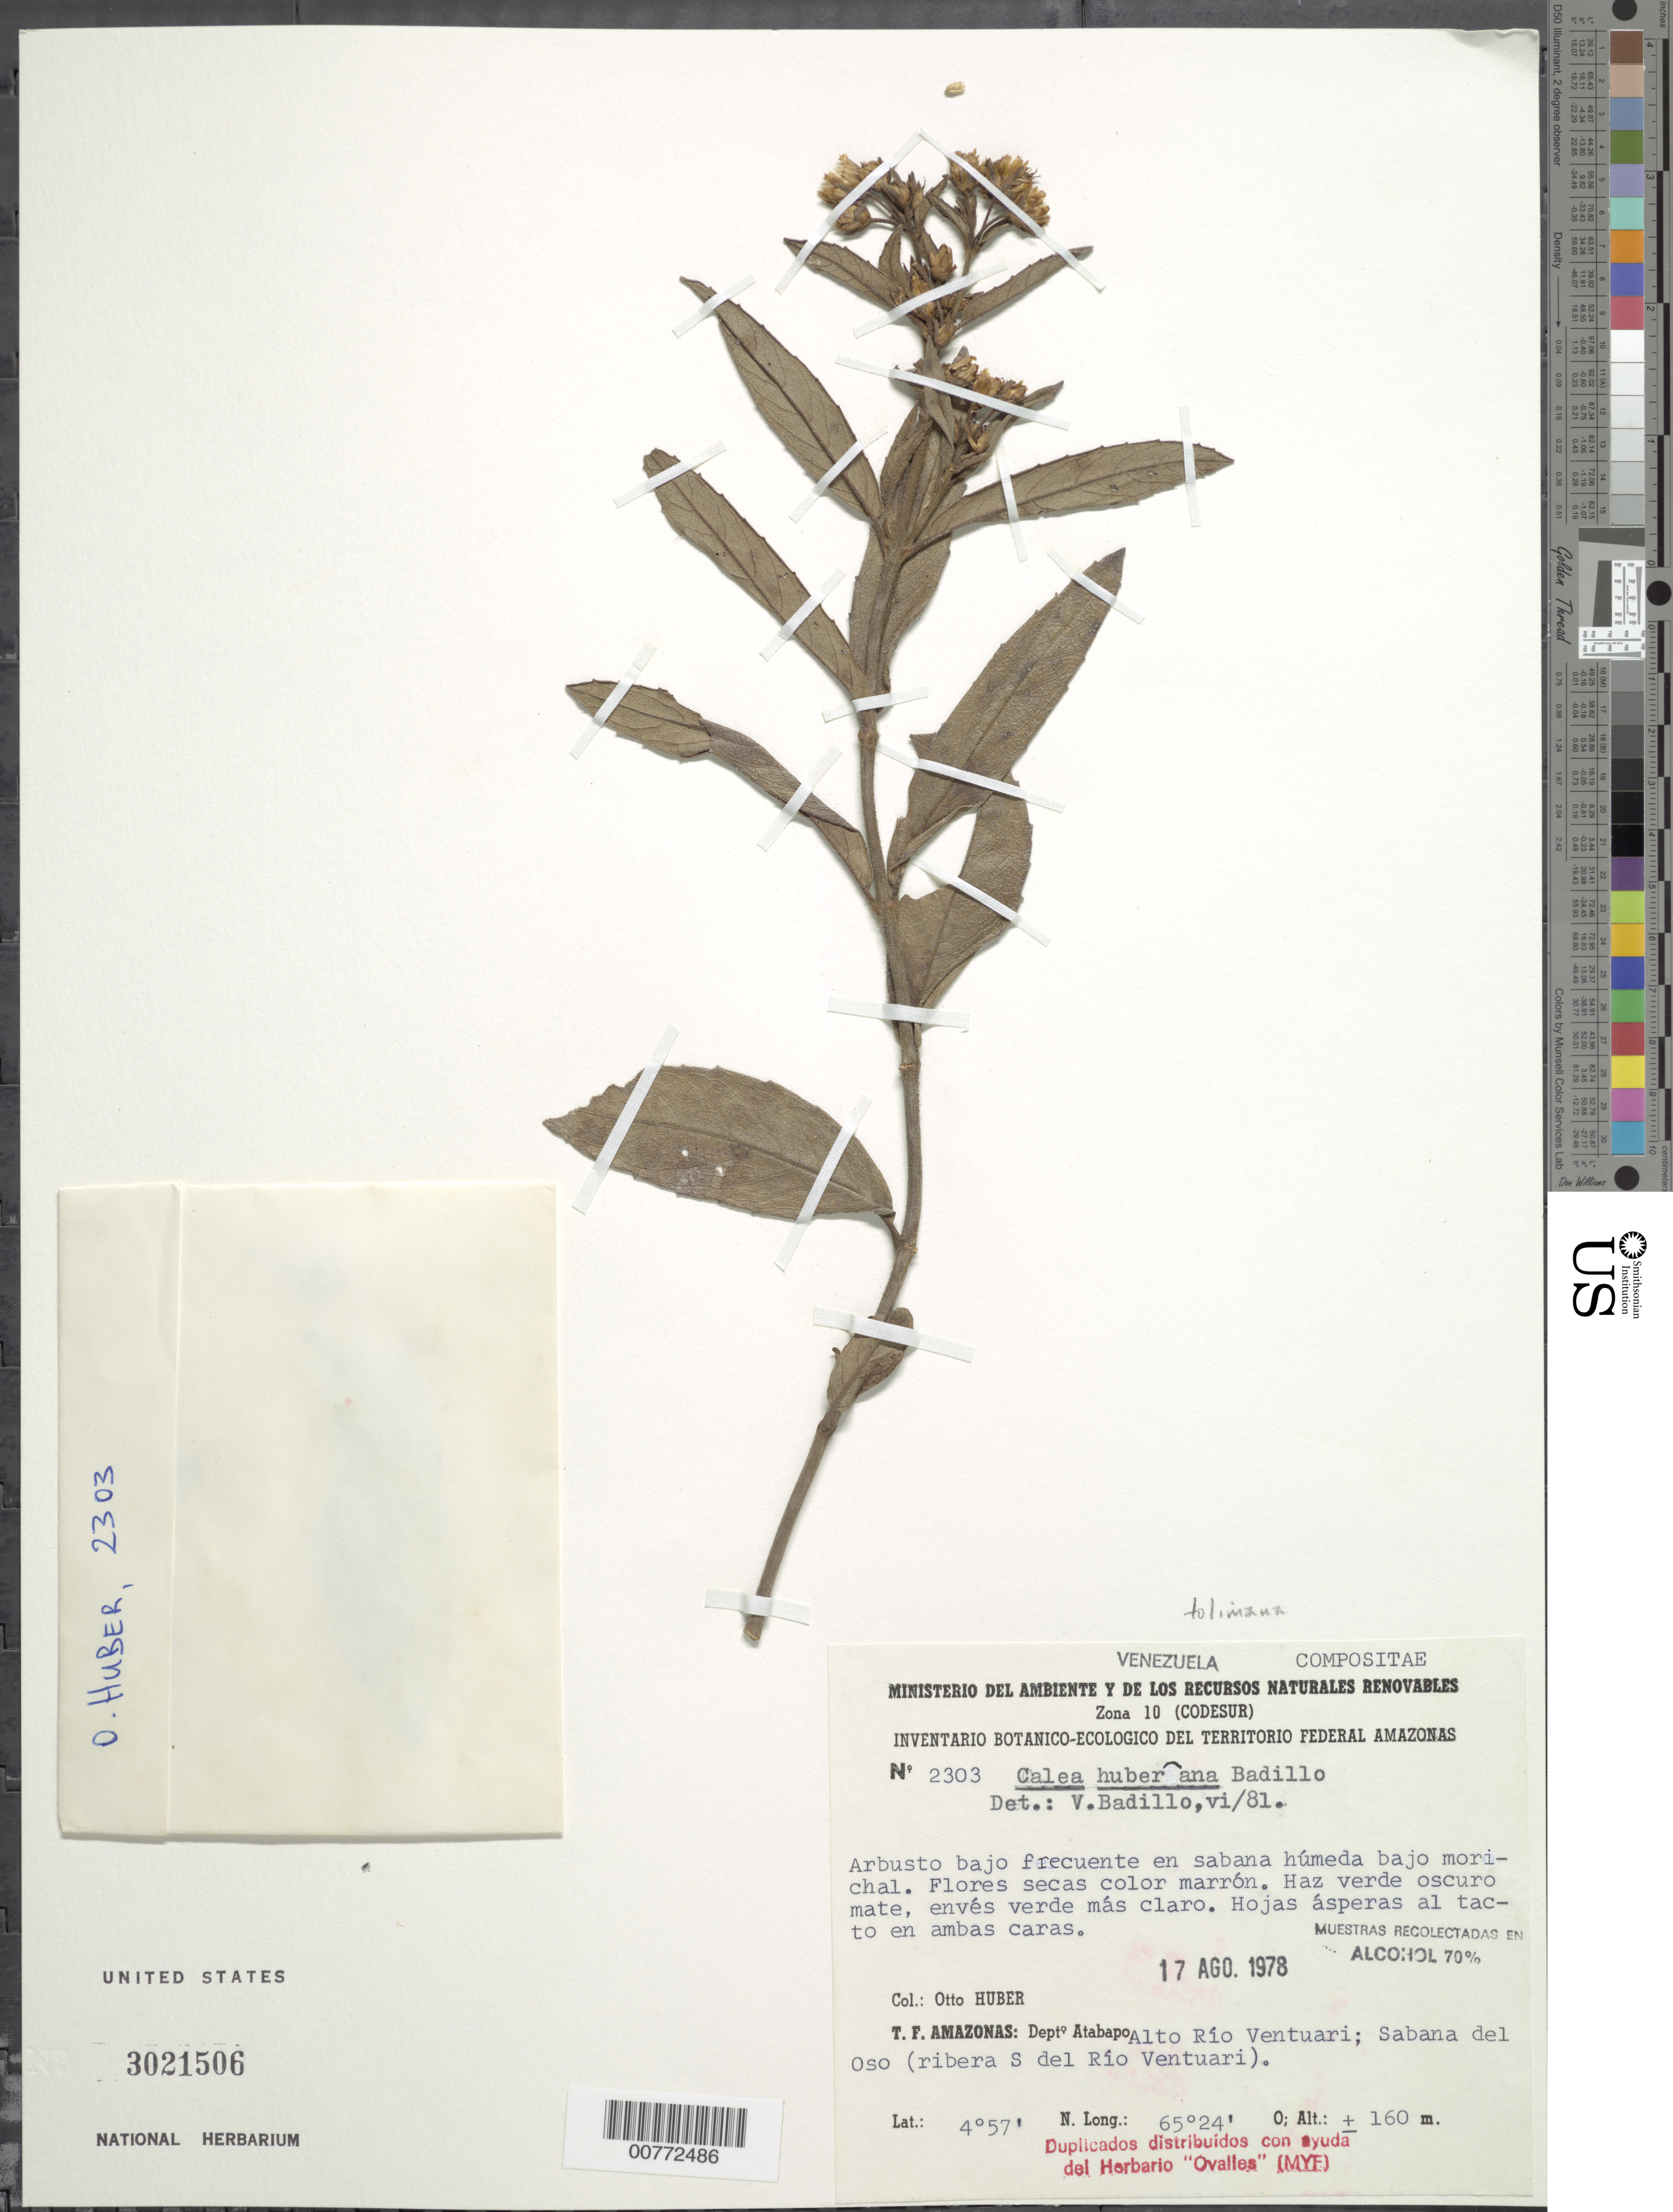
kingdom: Plantae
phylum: Tracheophyta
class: Magnoliopsida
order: Asterales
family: Asteraceae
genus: Calea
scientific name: Calea tolimana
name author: Hieron.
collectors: O. Huber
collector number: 2303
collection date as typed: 17-Aug-78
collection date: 1978-08-17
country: Venezuela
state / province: Amazonas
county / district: Atabapo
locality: Alto Río Ventuari, Sabana del Oso (ribera S del Río Ventuari)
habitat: Sabana húmeda bajo morichal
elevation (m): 160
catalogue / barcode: US 3021506